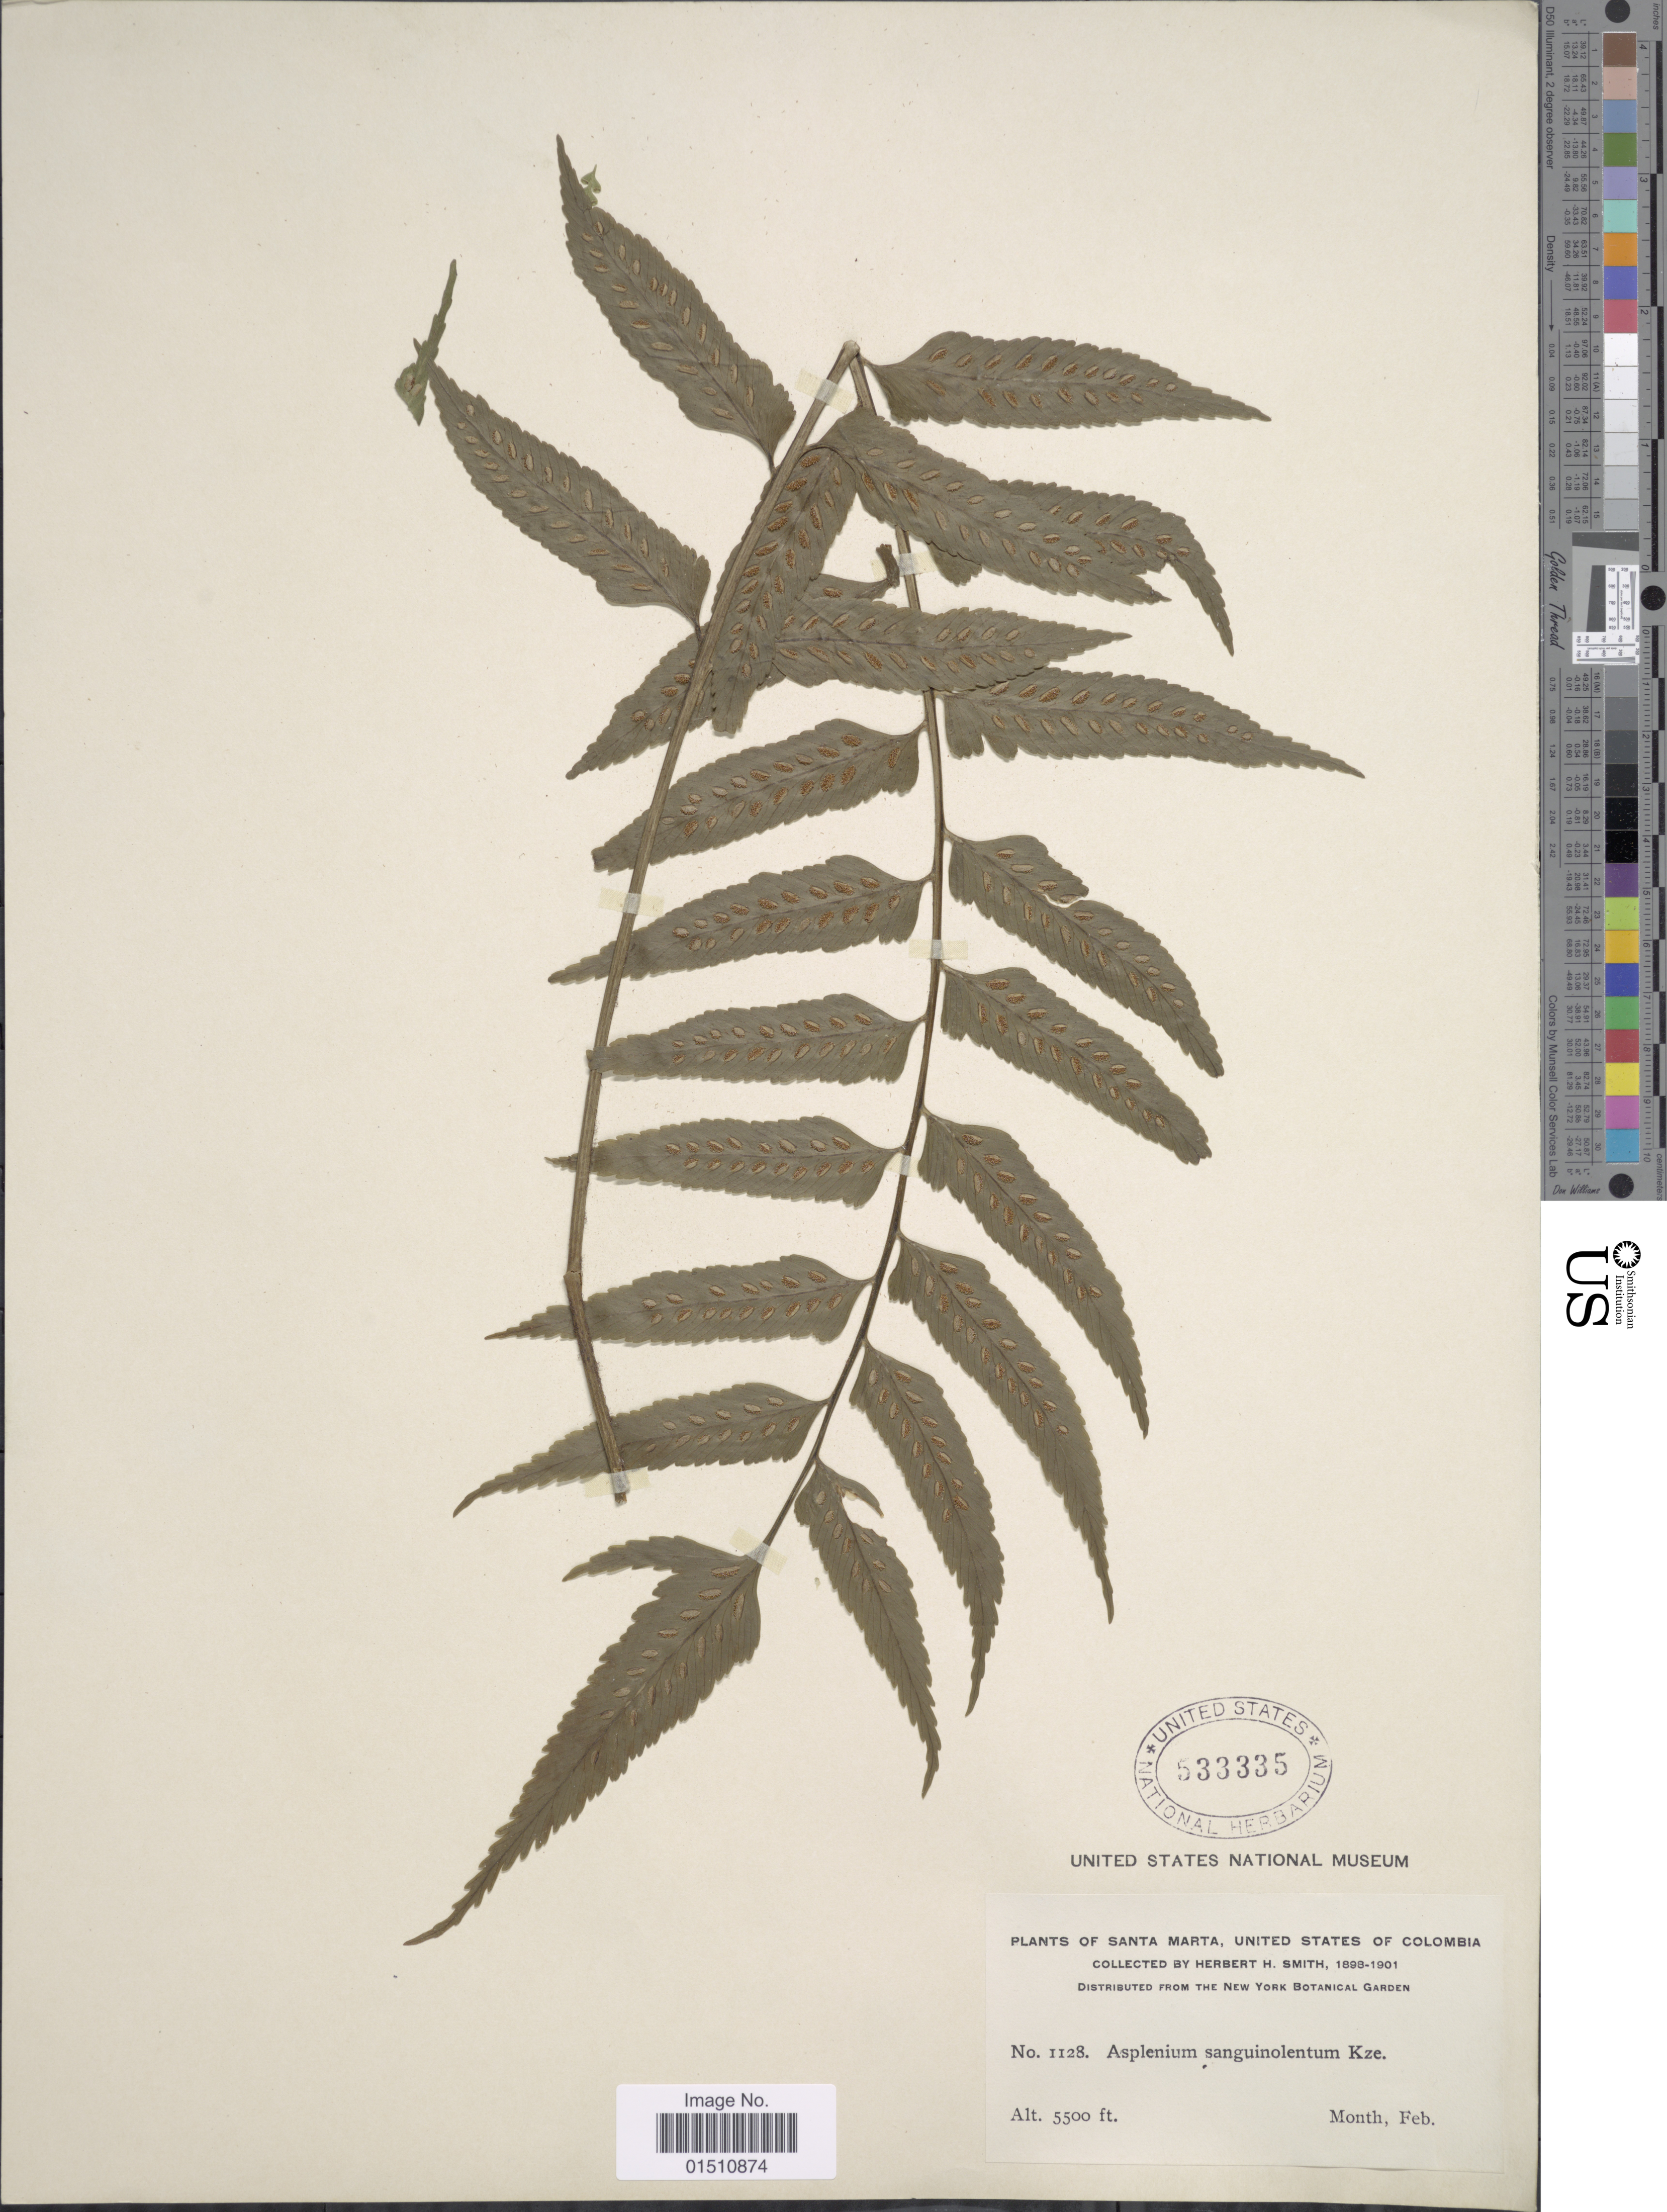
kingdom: Plantae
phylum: Tracheophyta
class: Polypodiopsida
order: Polypodiales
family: Aspleniaceae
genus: Asplenium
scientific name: Asplenium feei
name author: Kunze ex Fée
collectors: Herbert H. Smith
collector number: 1128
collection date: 1898-02/1901-02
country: Colombia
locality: Santa Marta, United States of Colombia.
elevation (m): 1676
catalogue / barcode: US 533335